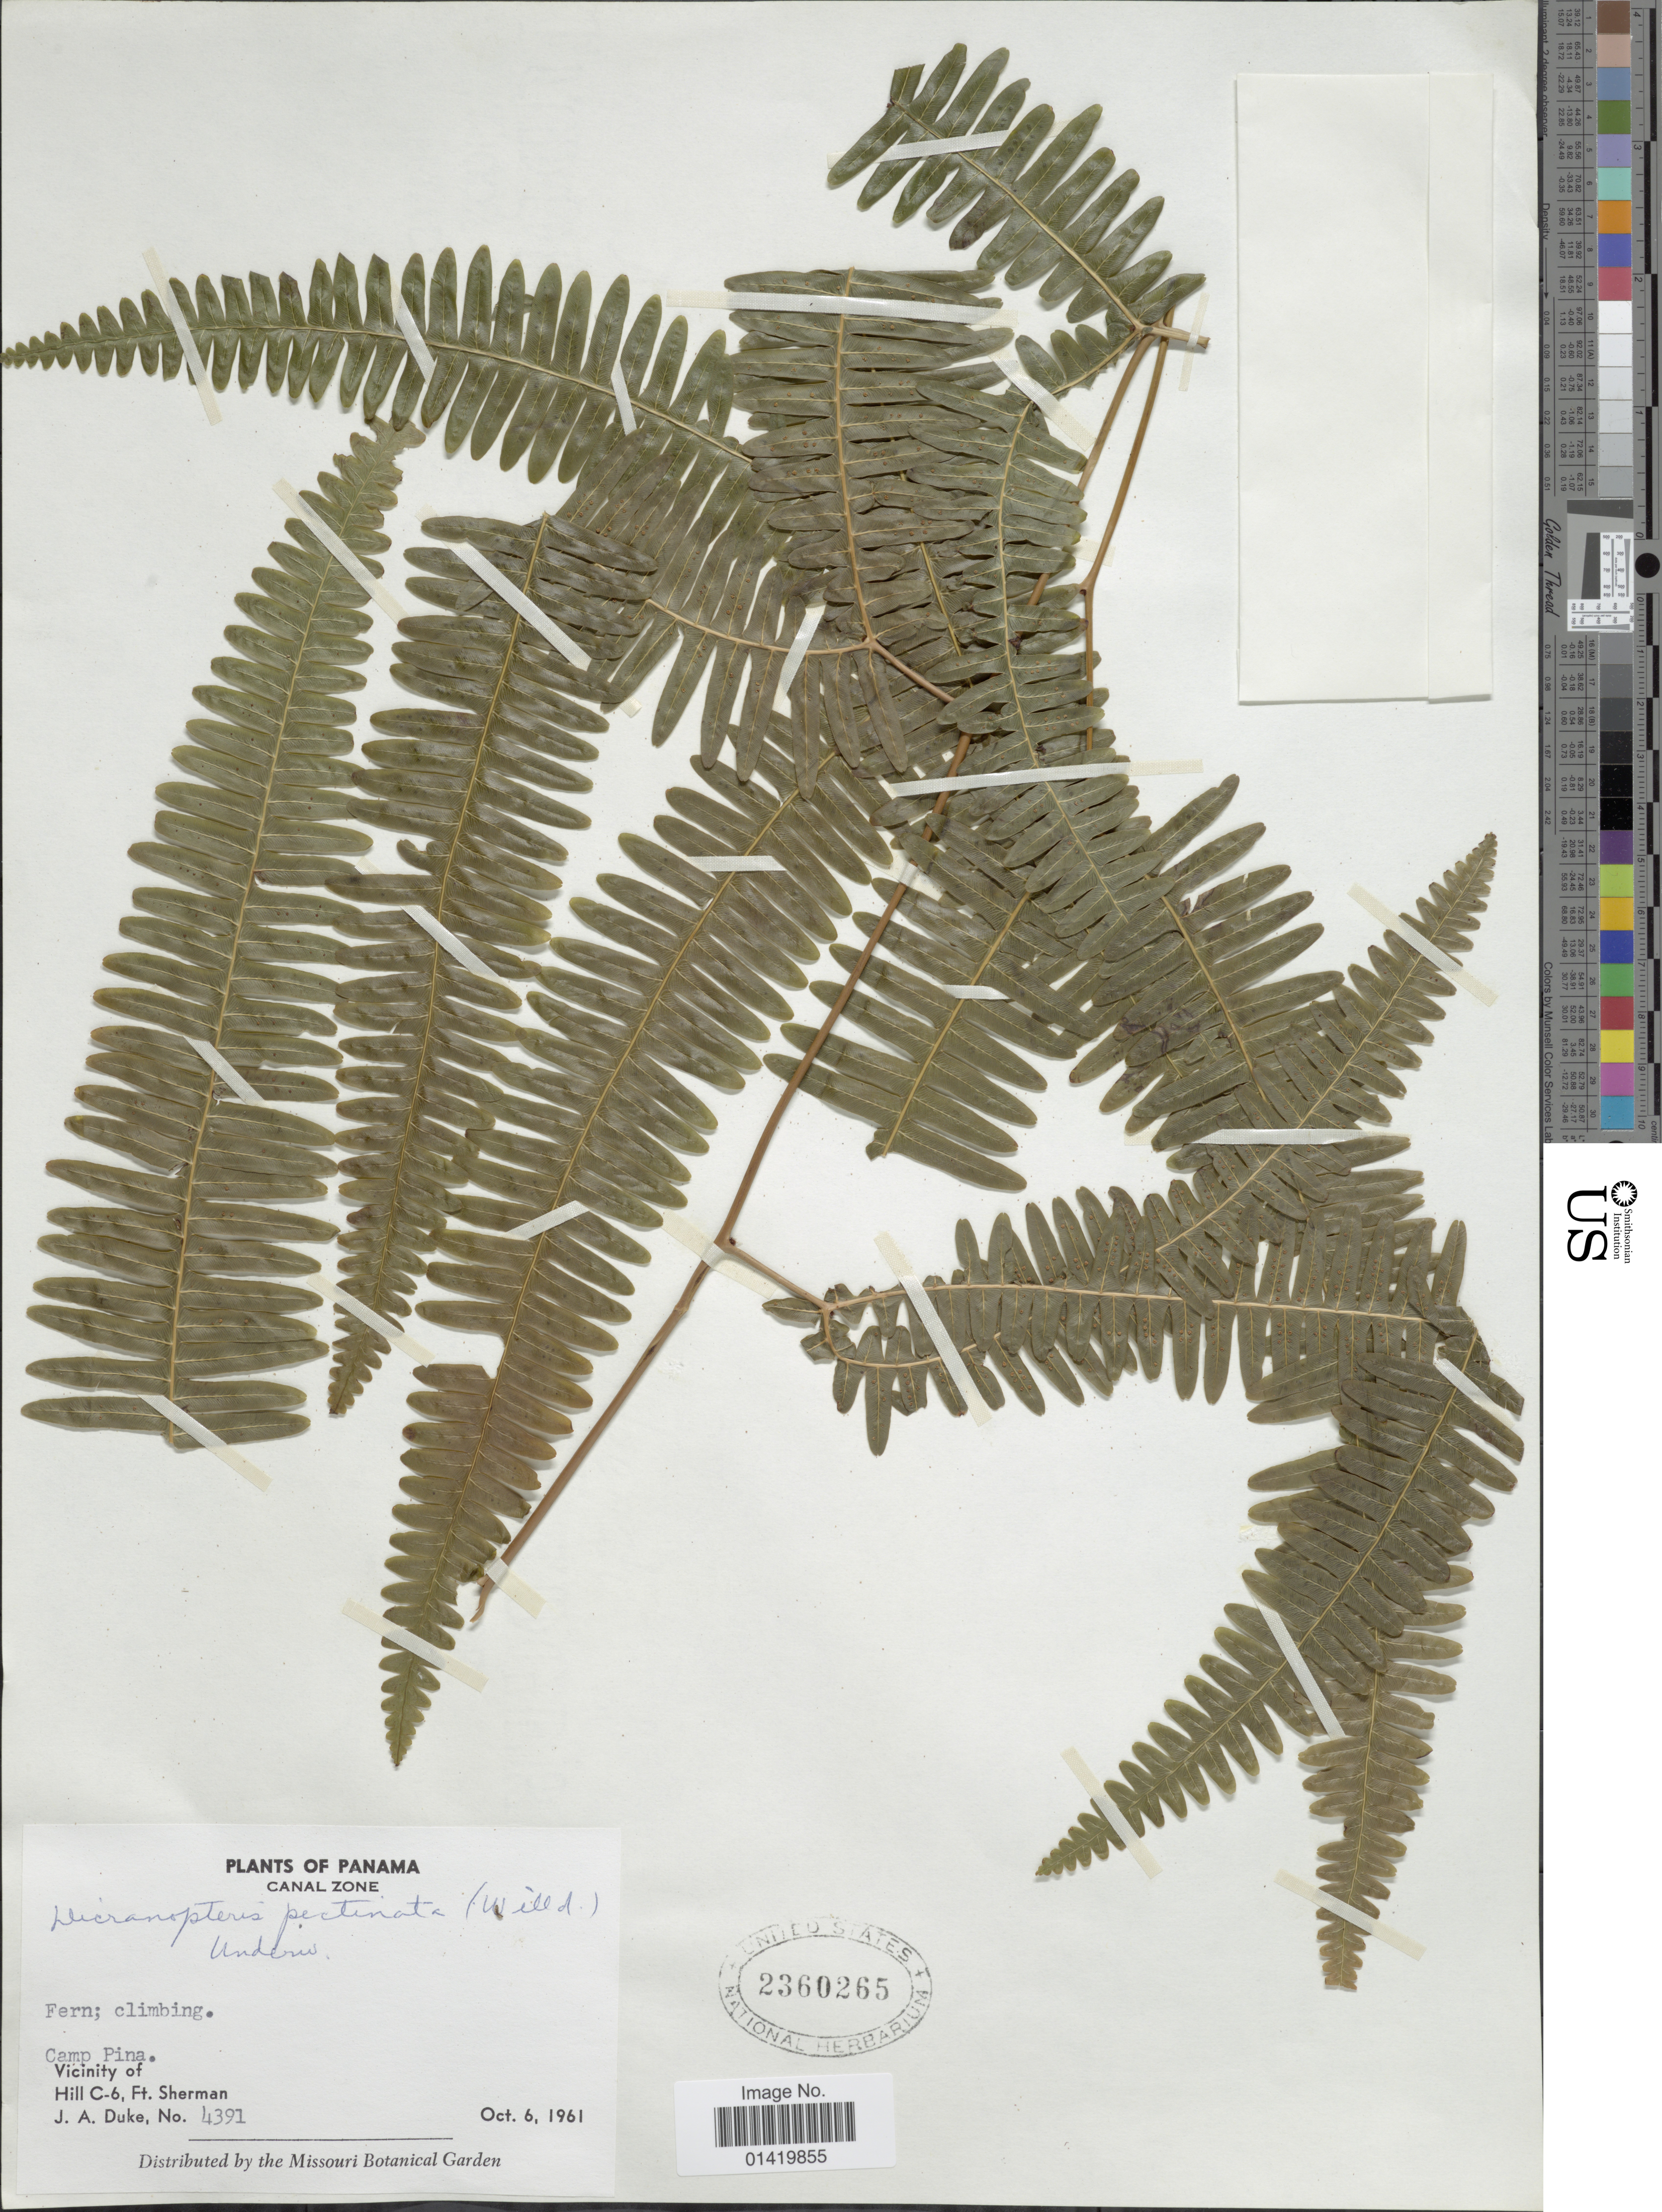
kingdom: Plantae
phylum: Tracheophyta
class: Polypodiopsida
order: Gleicheniales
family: Gleicheniaceae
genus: Gleichenella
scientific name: Gleichenella pectinata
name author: (Willd.) Ching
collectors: J. A. Duke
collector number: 4391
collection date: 1961-10-06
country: Panama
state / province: Colón / Panamá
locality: Canal Zone, Camp Pina. Vicinity of Hill C-6, Ft Sherman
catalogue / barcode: US 2360265